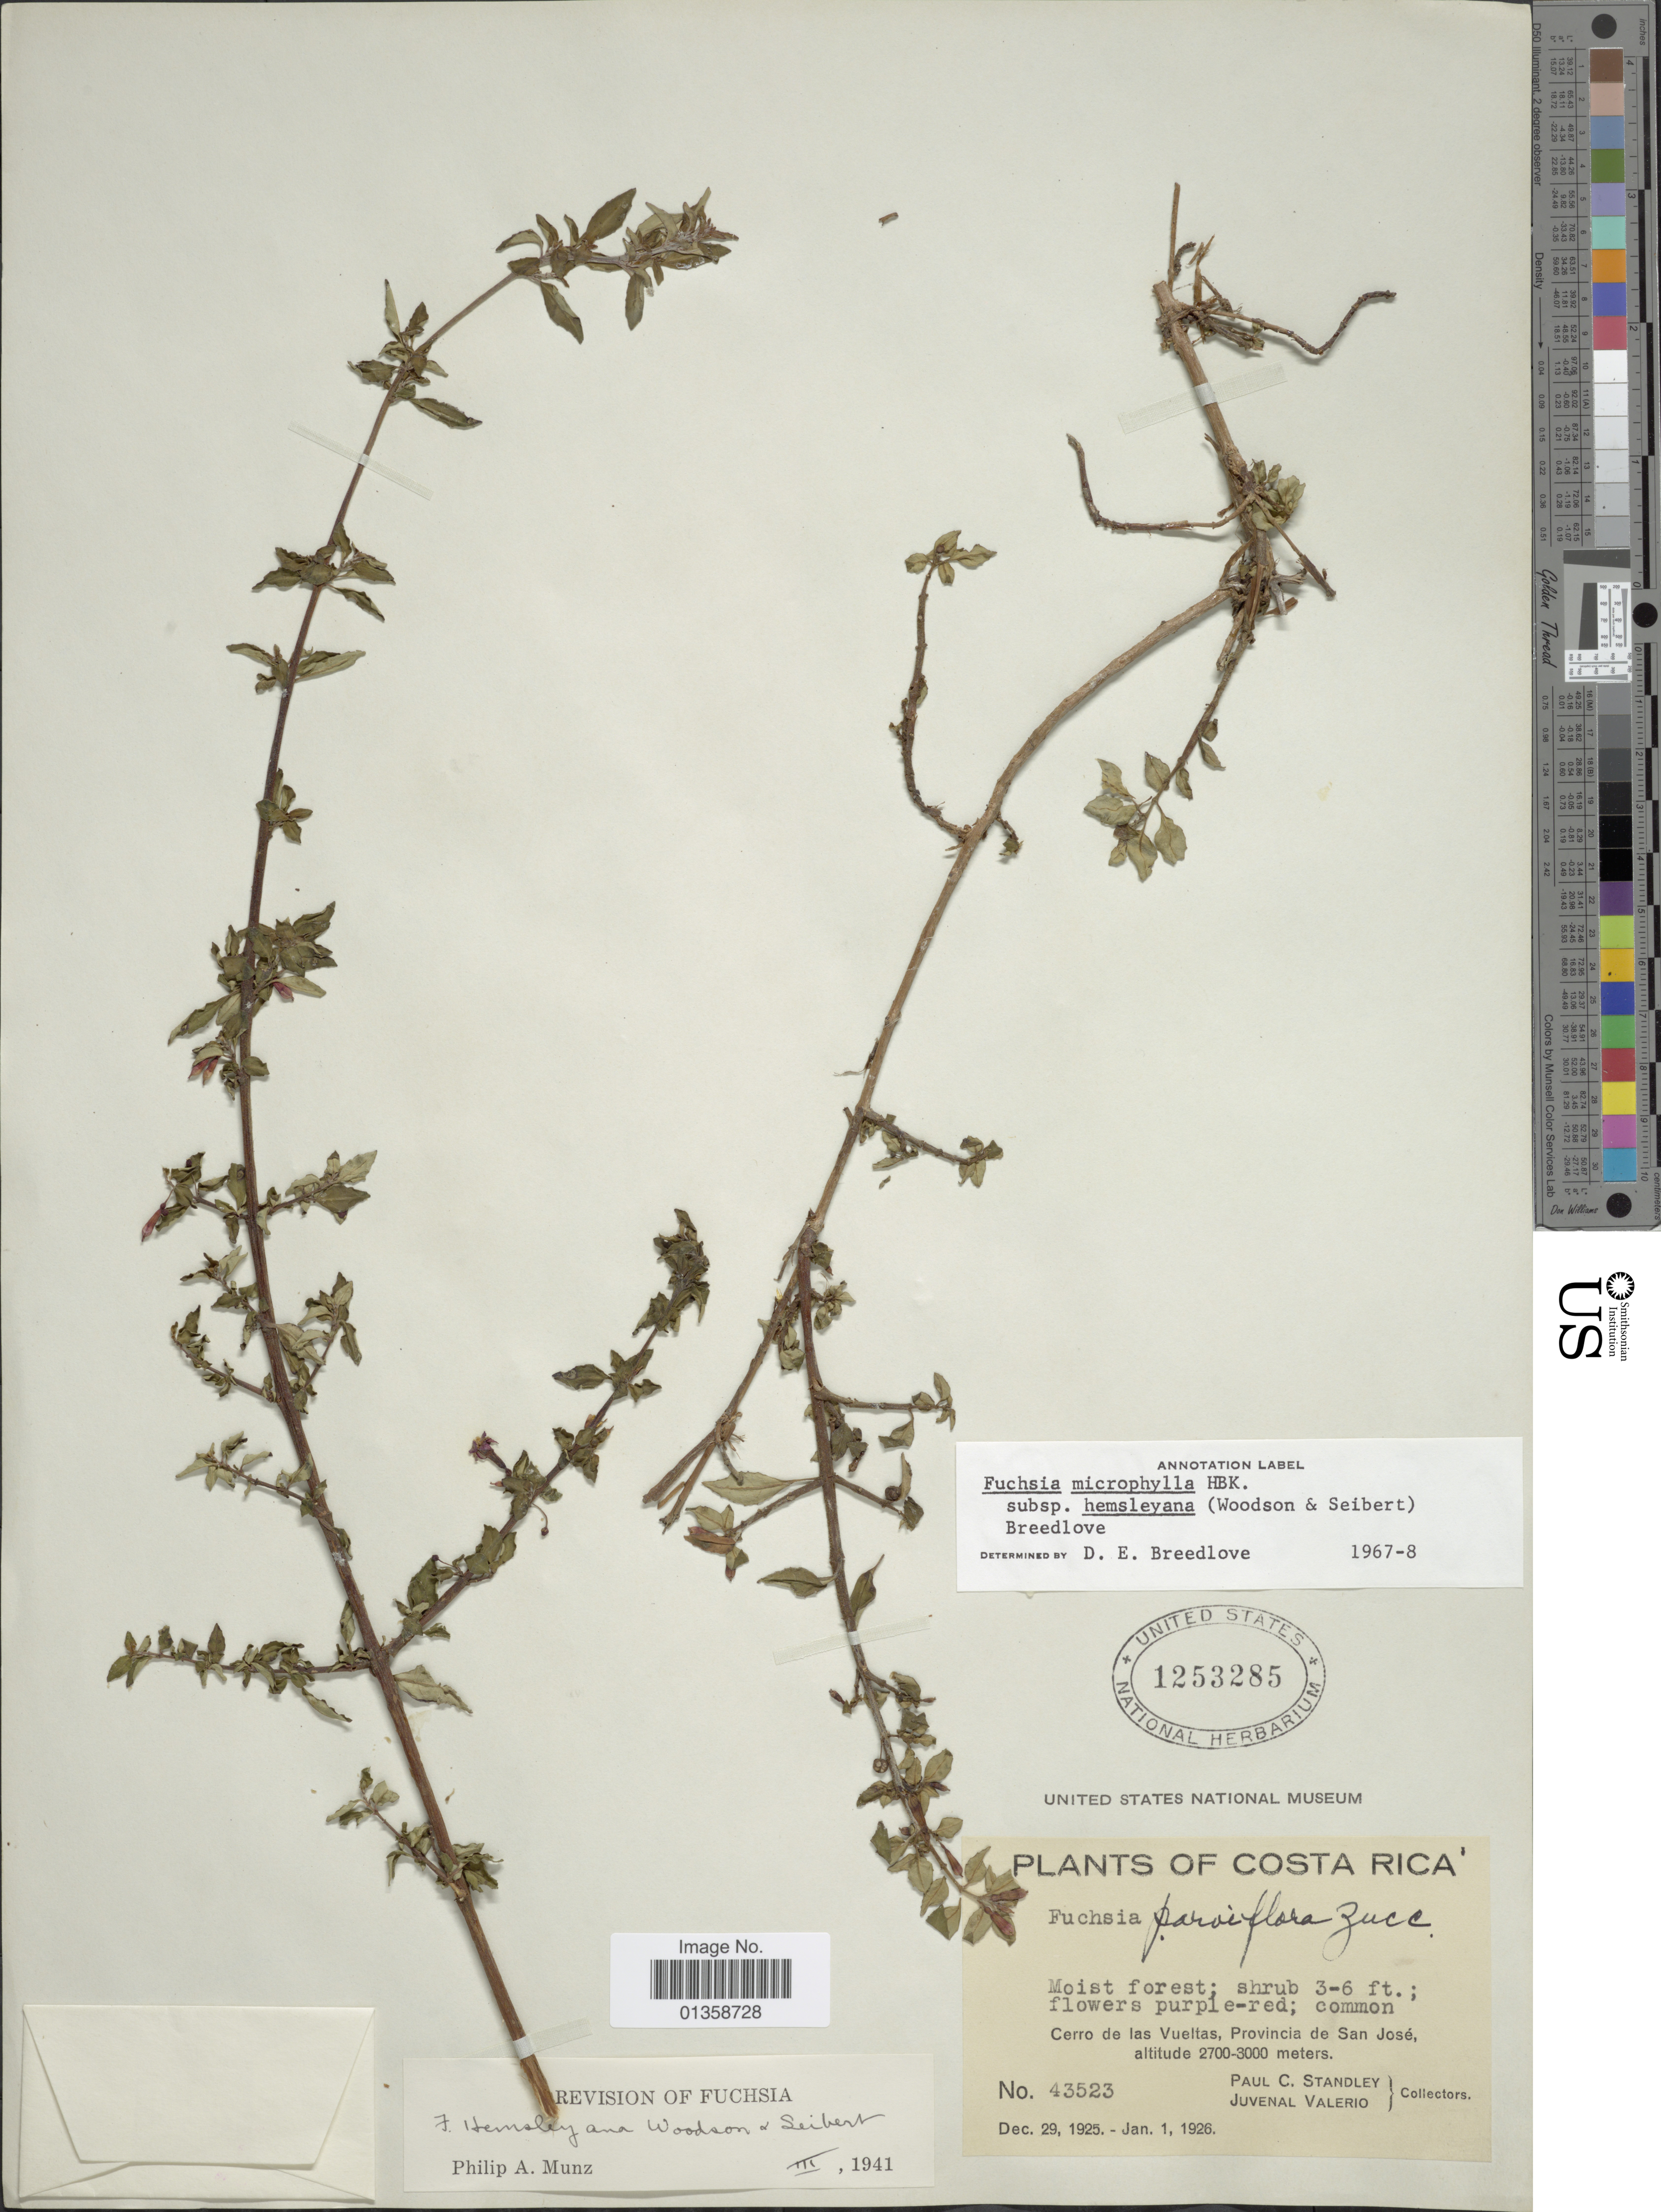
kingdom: Plantae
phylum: Tracheophyta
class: Magnoliopsida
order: Myrtales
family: Onagraceae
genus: Fuchsia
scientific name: Fuchsia microphylla subsp. hemsleyana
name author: (Woodson & Seibert) Breedlove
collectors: P. C. Standley & J. Valerio R.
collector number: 43523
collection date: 1925-12-29/1926-01-01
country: Costa Rica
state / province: San José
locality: Cerro de las Vueltas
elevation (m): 2700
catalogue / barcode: US 1253285